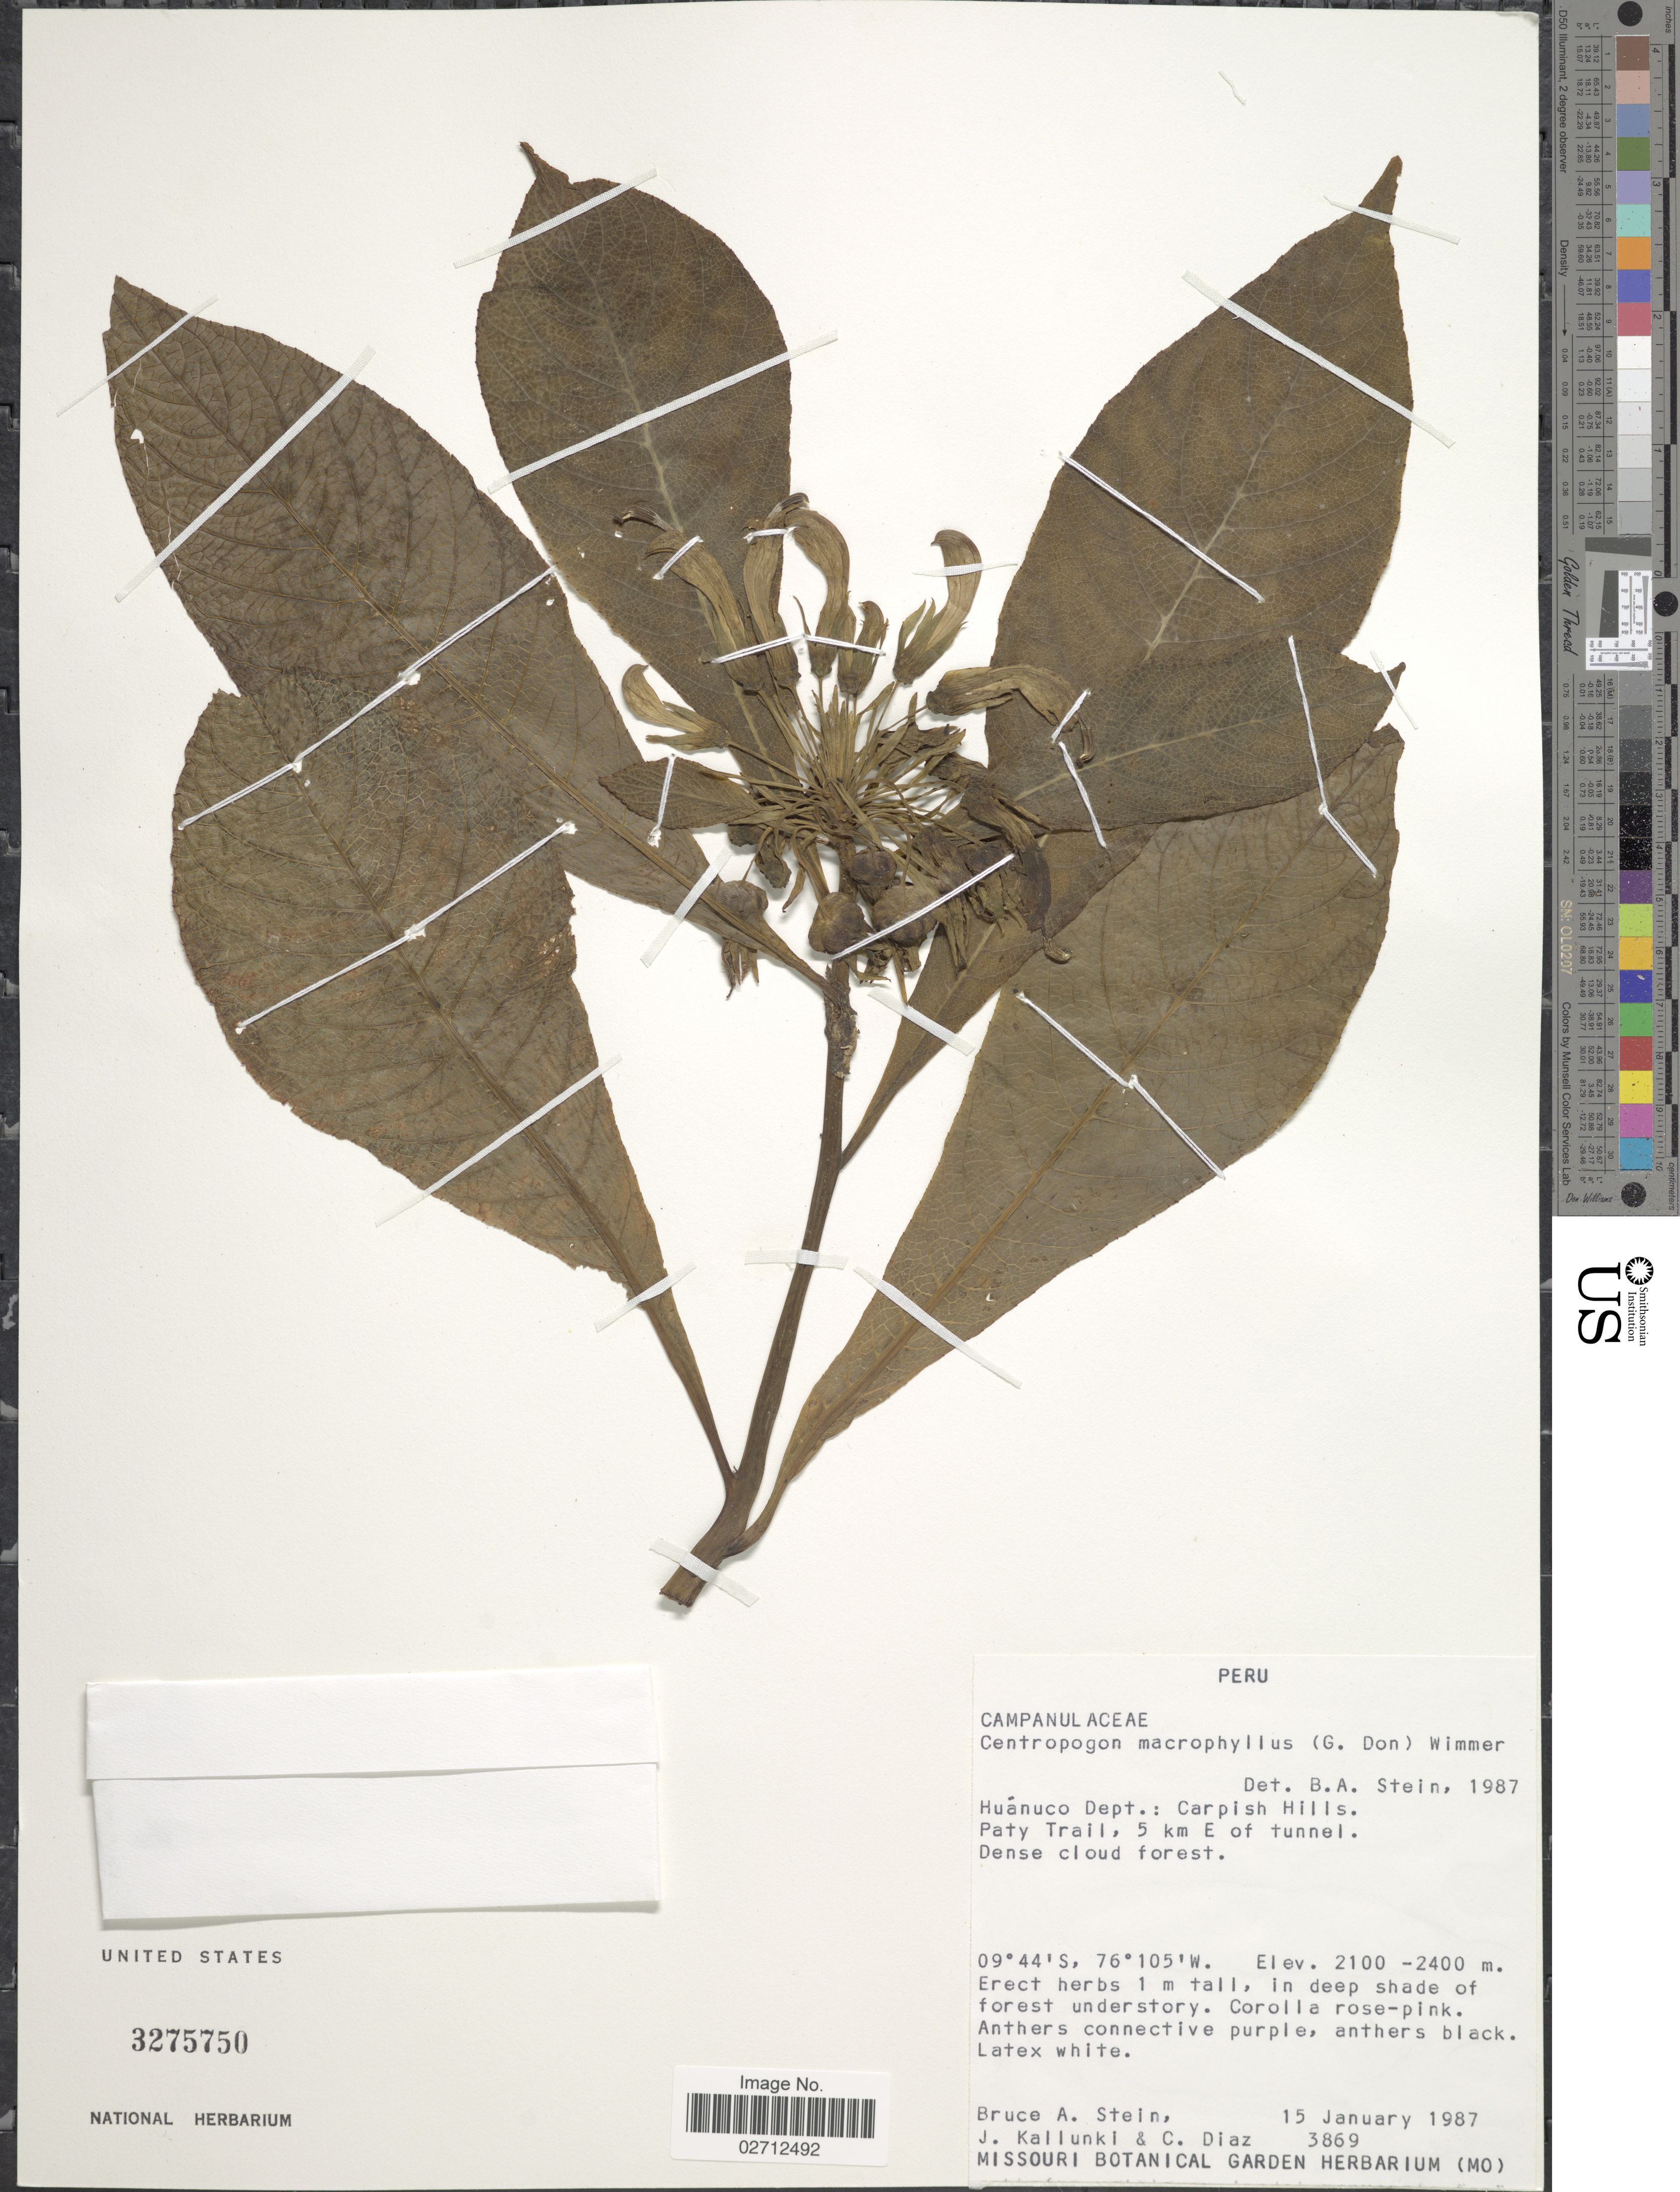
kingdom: Plantae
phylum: Tracheophyta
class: Magnoliopsida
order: Asterales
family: Campanulaceae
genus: Centropogon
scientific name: Centropogon macrophyllus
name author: (G. Don) E. Wimm.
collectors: B. A. Stein, J. Kallunki & C. Díaz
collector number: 3869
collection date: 1987-01-15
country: Peru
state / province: Huánuco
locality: Huánuco Dept.: Carpish Hills. Paty Trail, 5 km E of tunnel.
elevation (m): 2100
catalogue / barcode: US 3275750